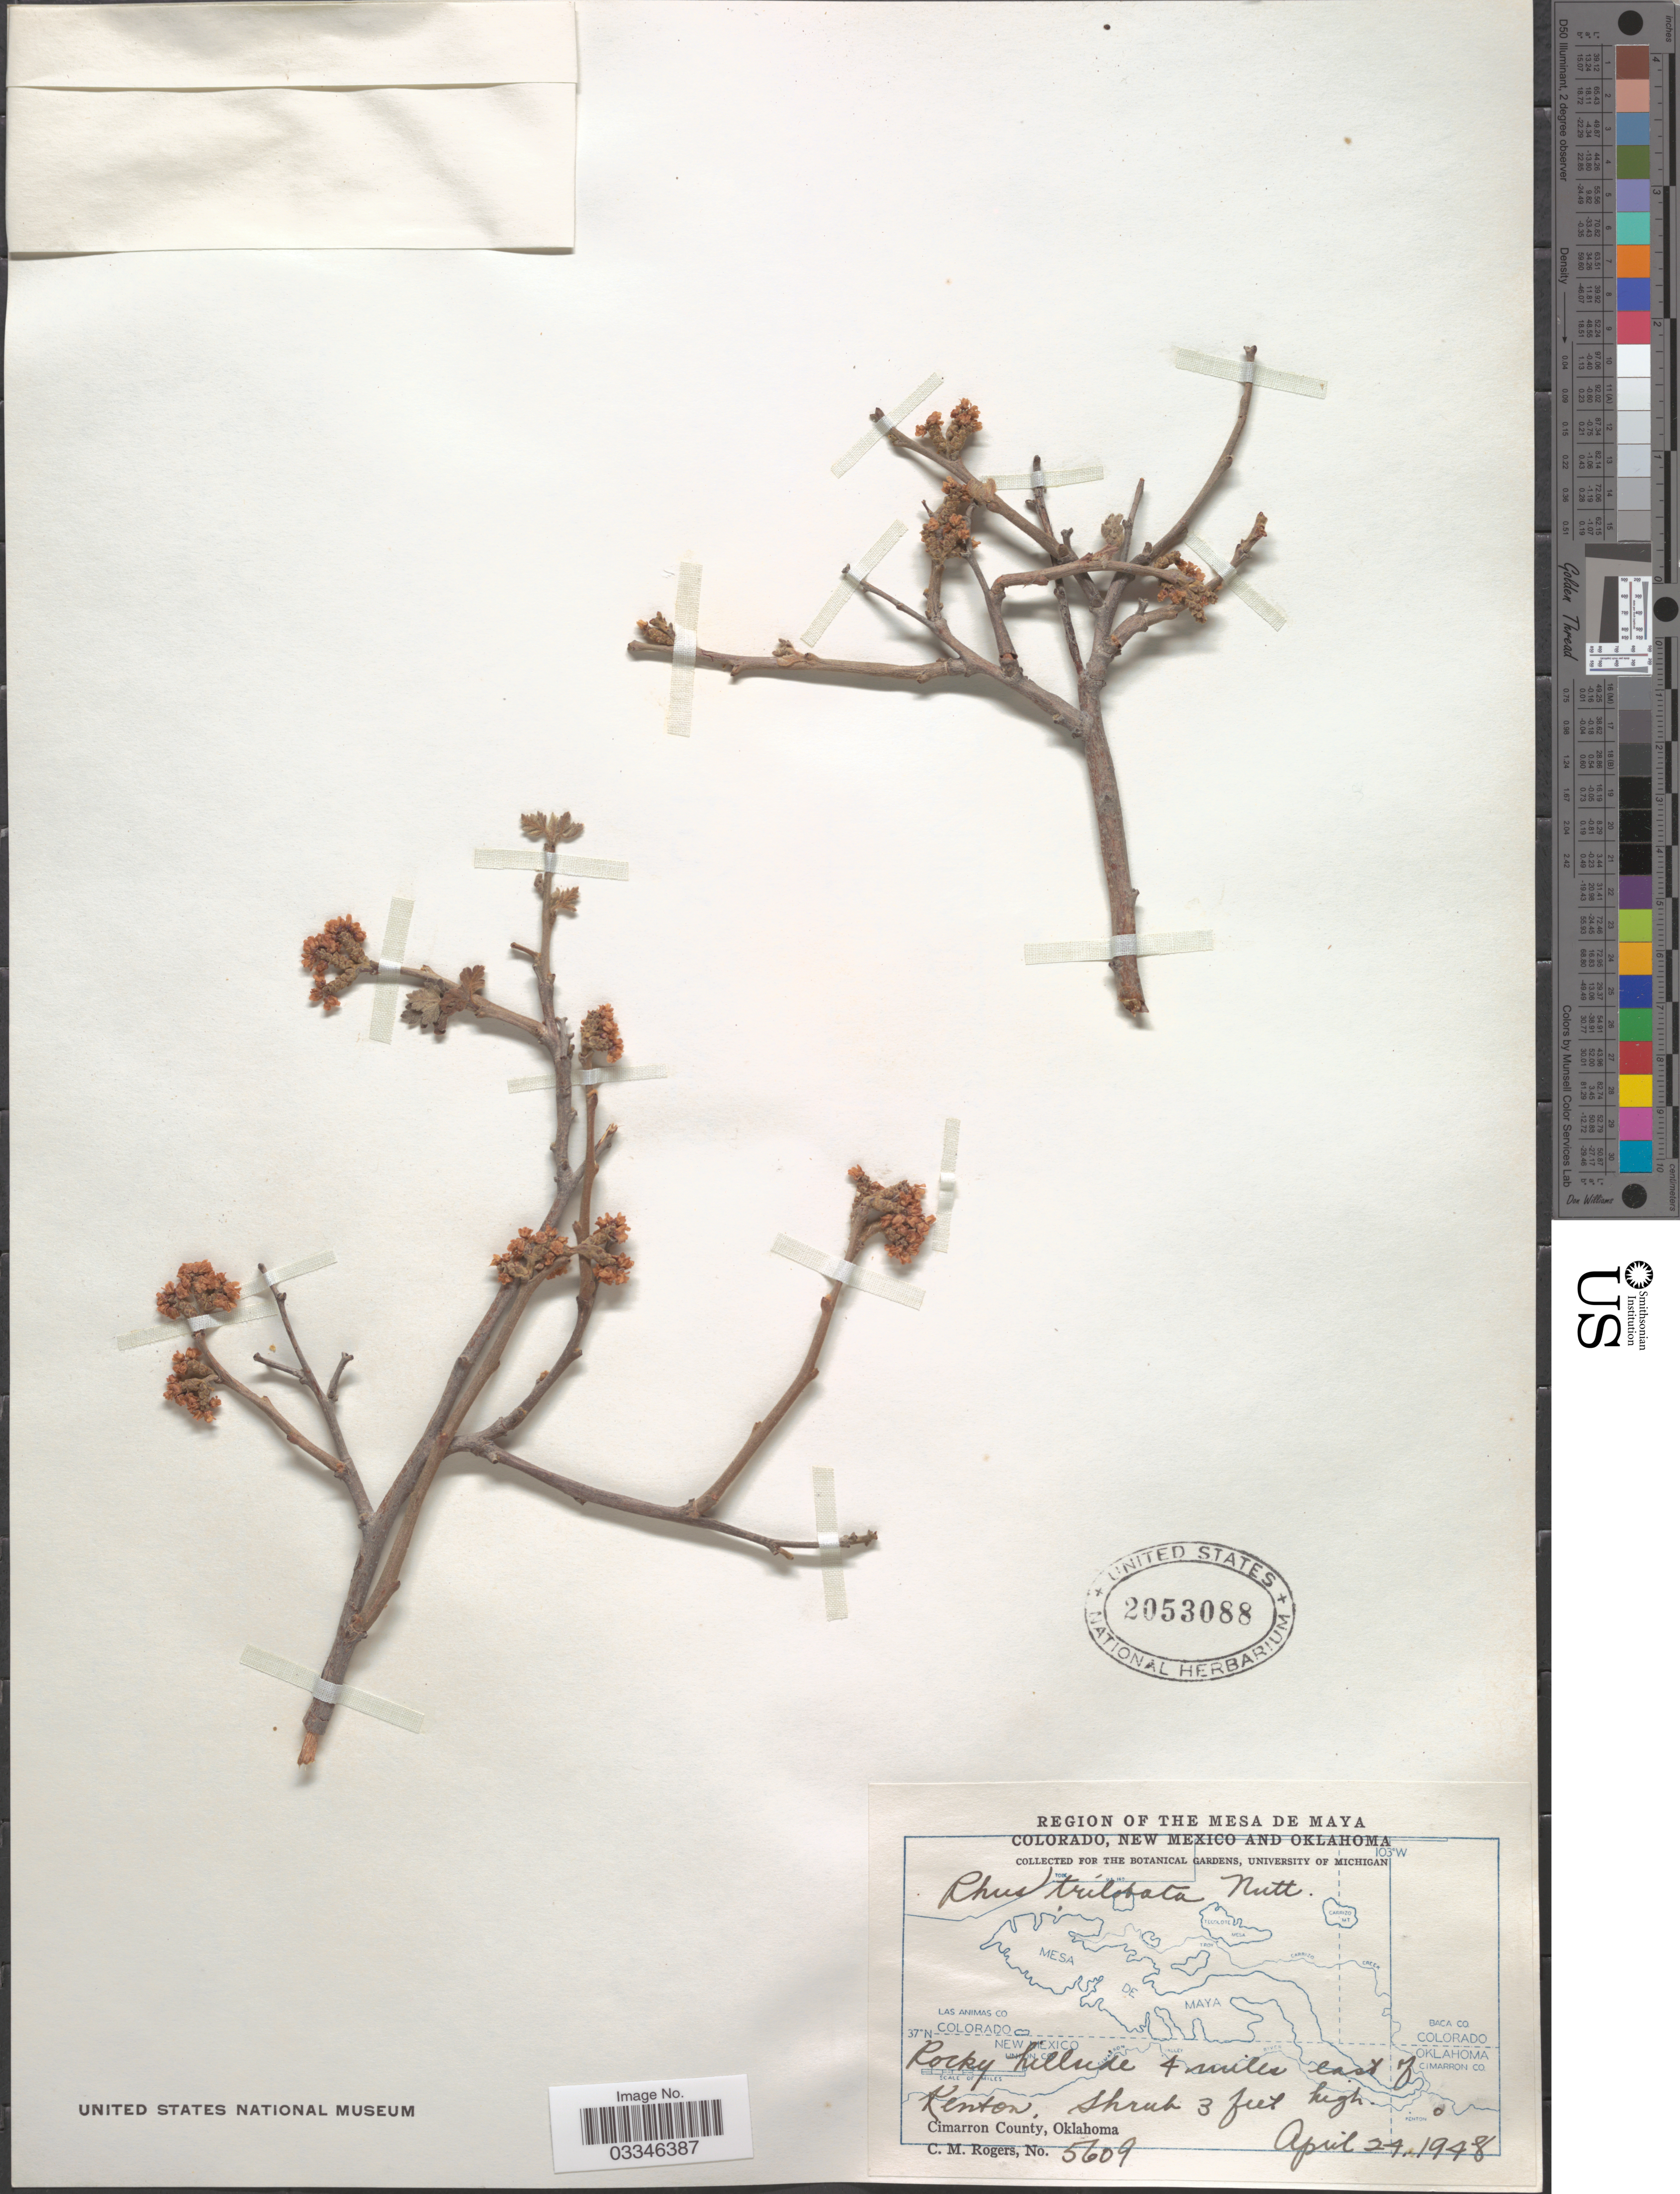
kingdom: Plantae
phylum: Tracheophyta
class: Magnoliopsida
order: Sapindales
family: Anacardiaceae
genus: Rhus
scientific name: Rhus trilobata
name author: Nutt.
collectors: C. M. Rogers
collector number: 5609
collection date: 1948-04-24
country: United States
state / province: Oklahoma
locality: Region of the Mesa de Maya. Rocky hillside 4 miles east of Kenton. Cimarron County.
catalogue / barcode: US 2053088